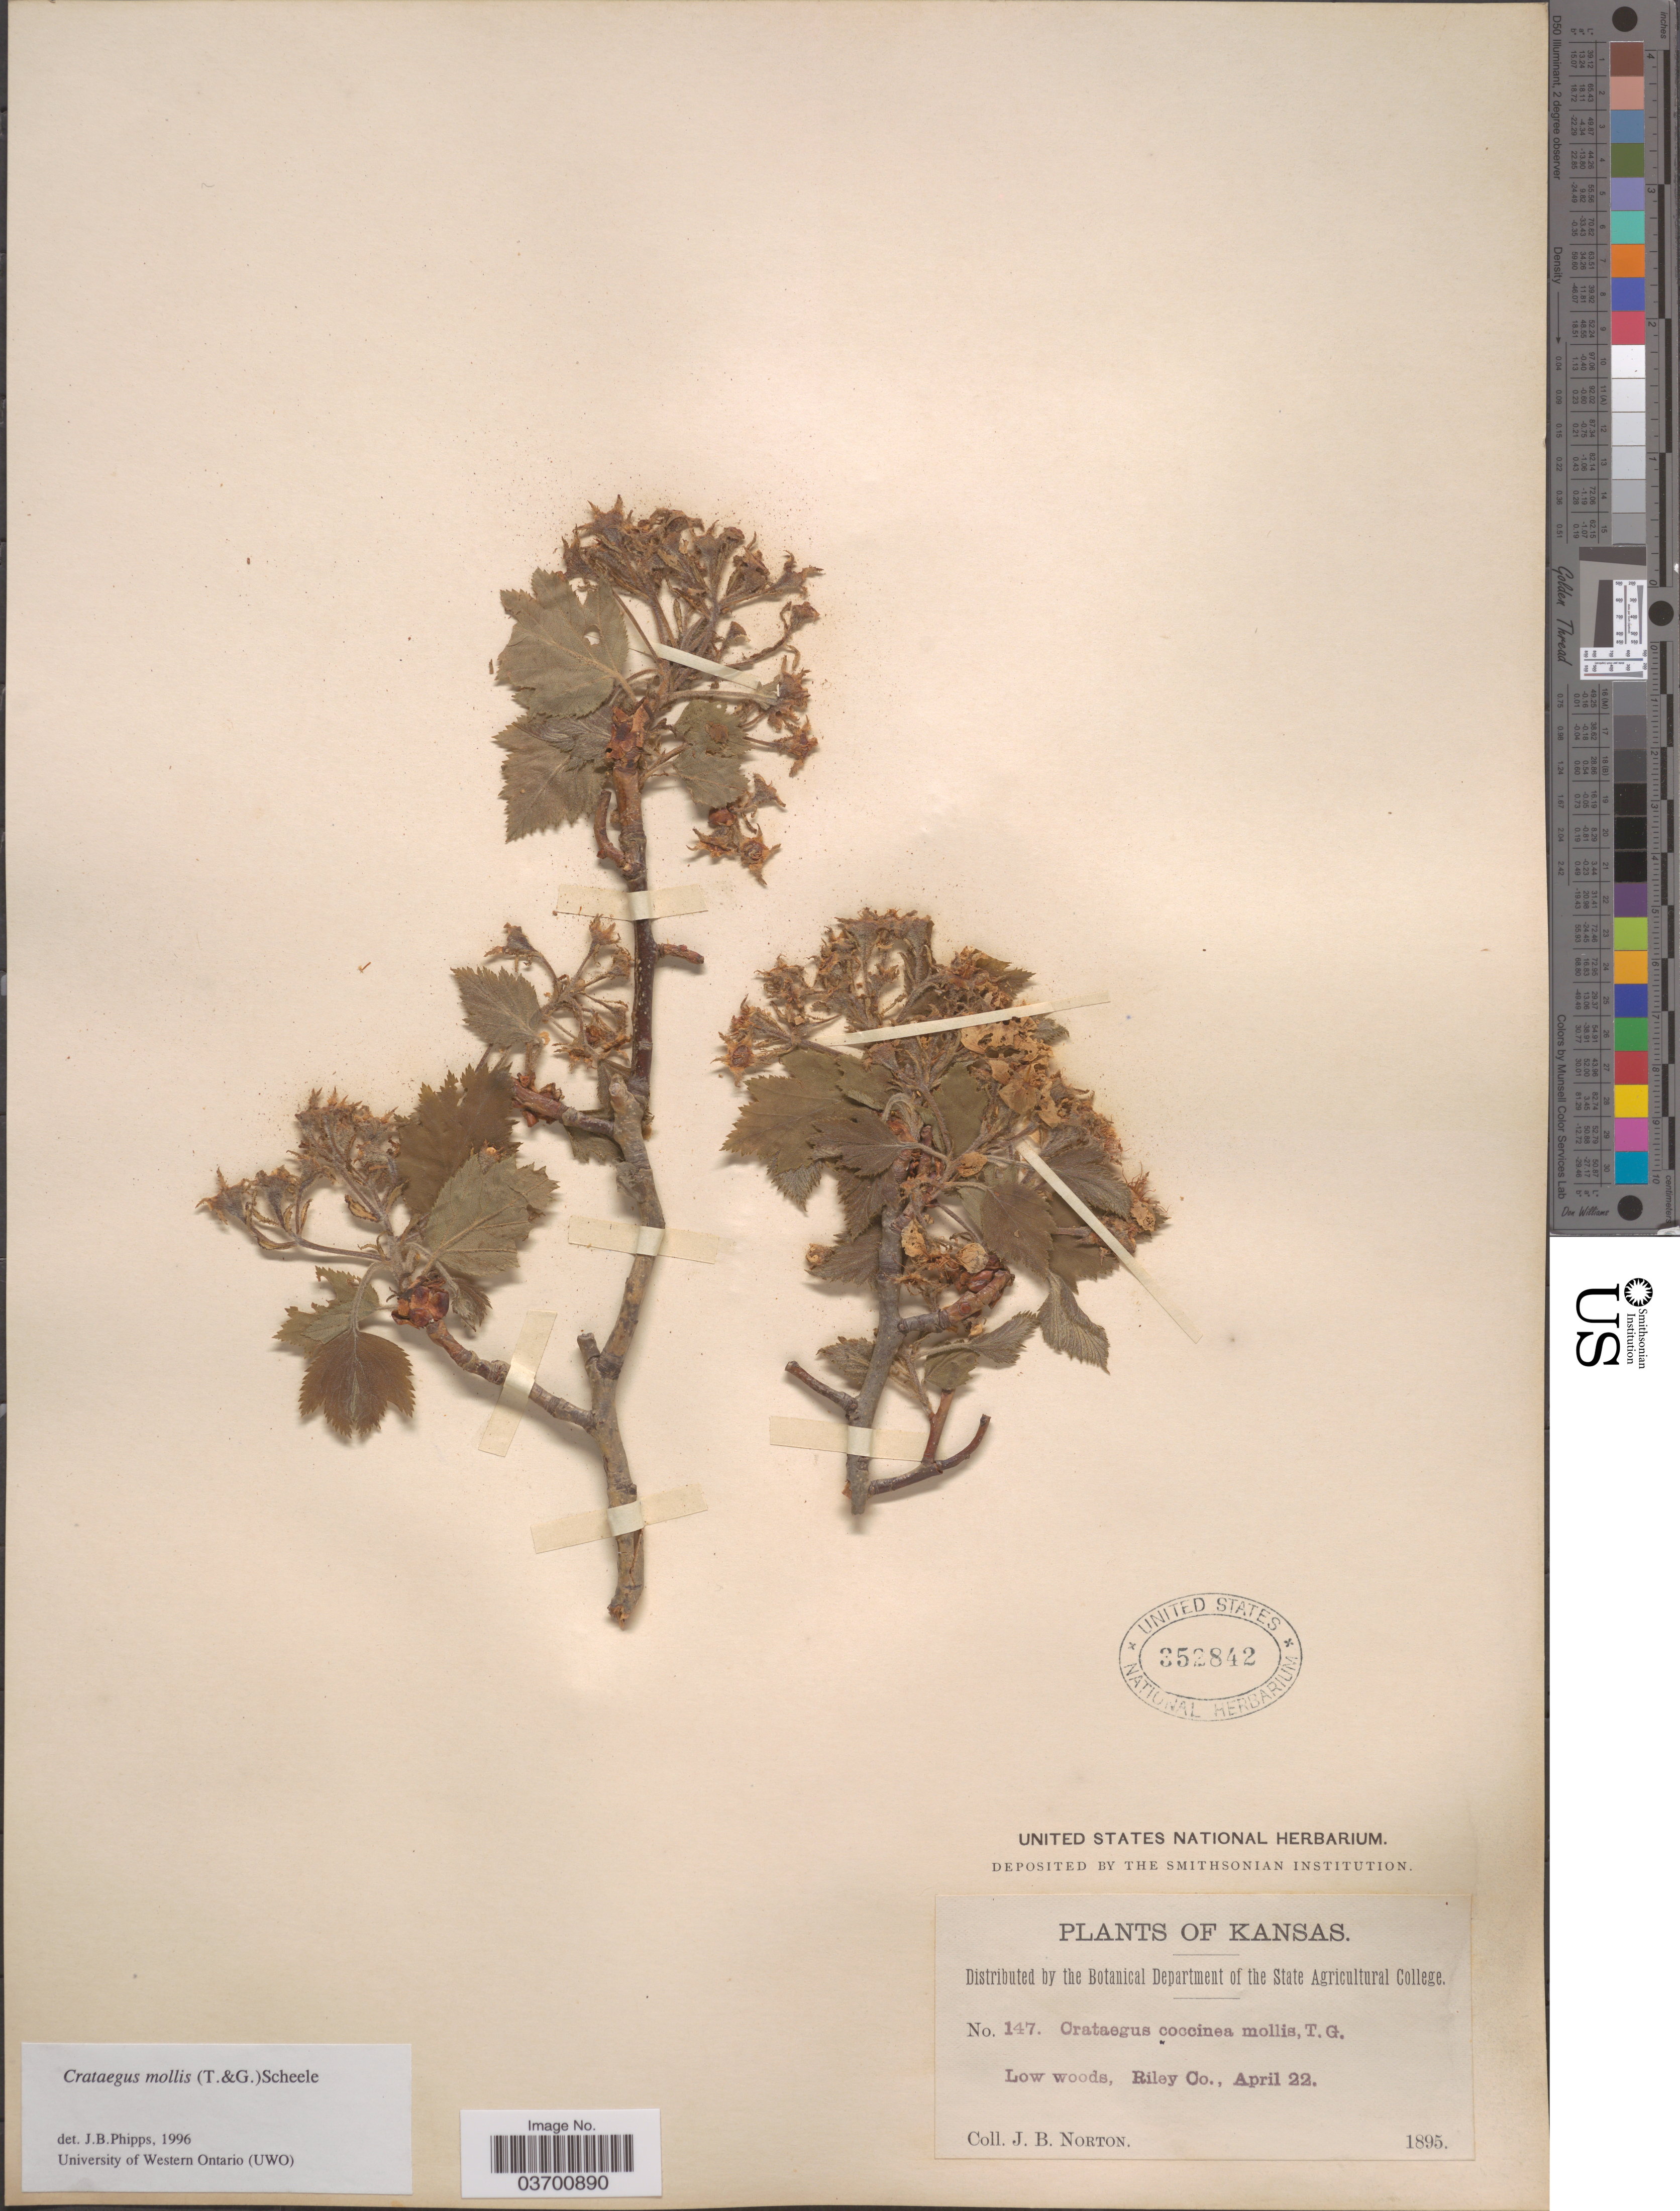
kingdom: Plantae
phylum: Tracheophyta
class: Magnoliopsida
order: Rosales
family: Rosaceae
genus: Crataegus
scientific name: Crataegus mollis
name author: (Torr. & A. Gray) Scheele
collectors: J. B. Norton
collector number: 147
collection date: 1895-04-22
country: United States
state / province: Kansas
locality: Riley Co.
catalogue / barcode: US 352842